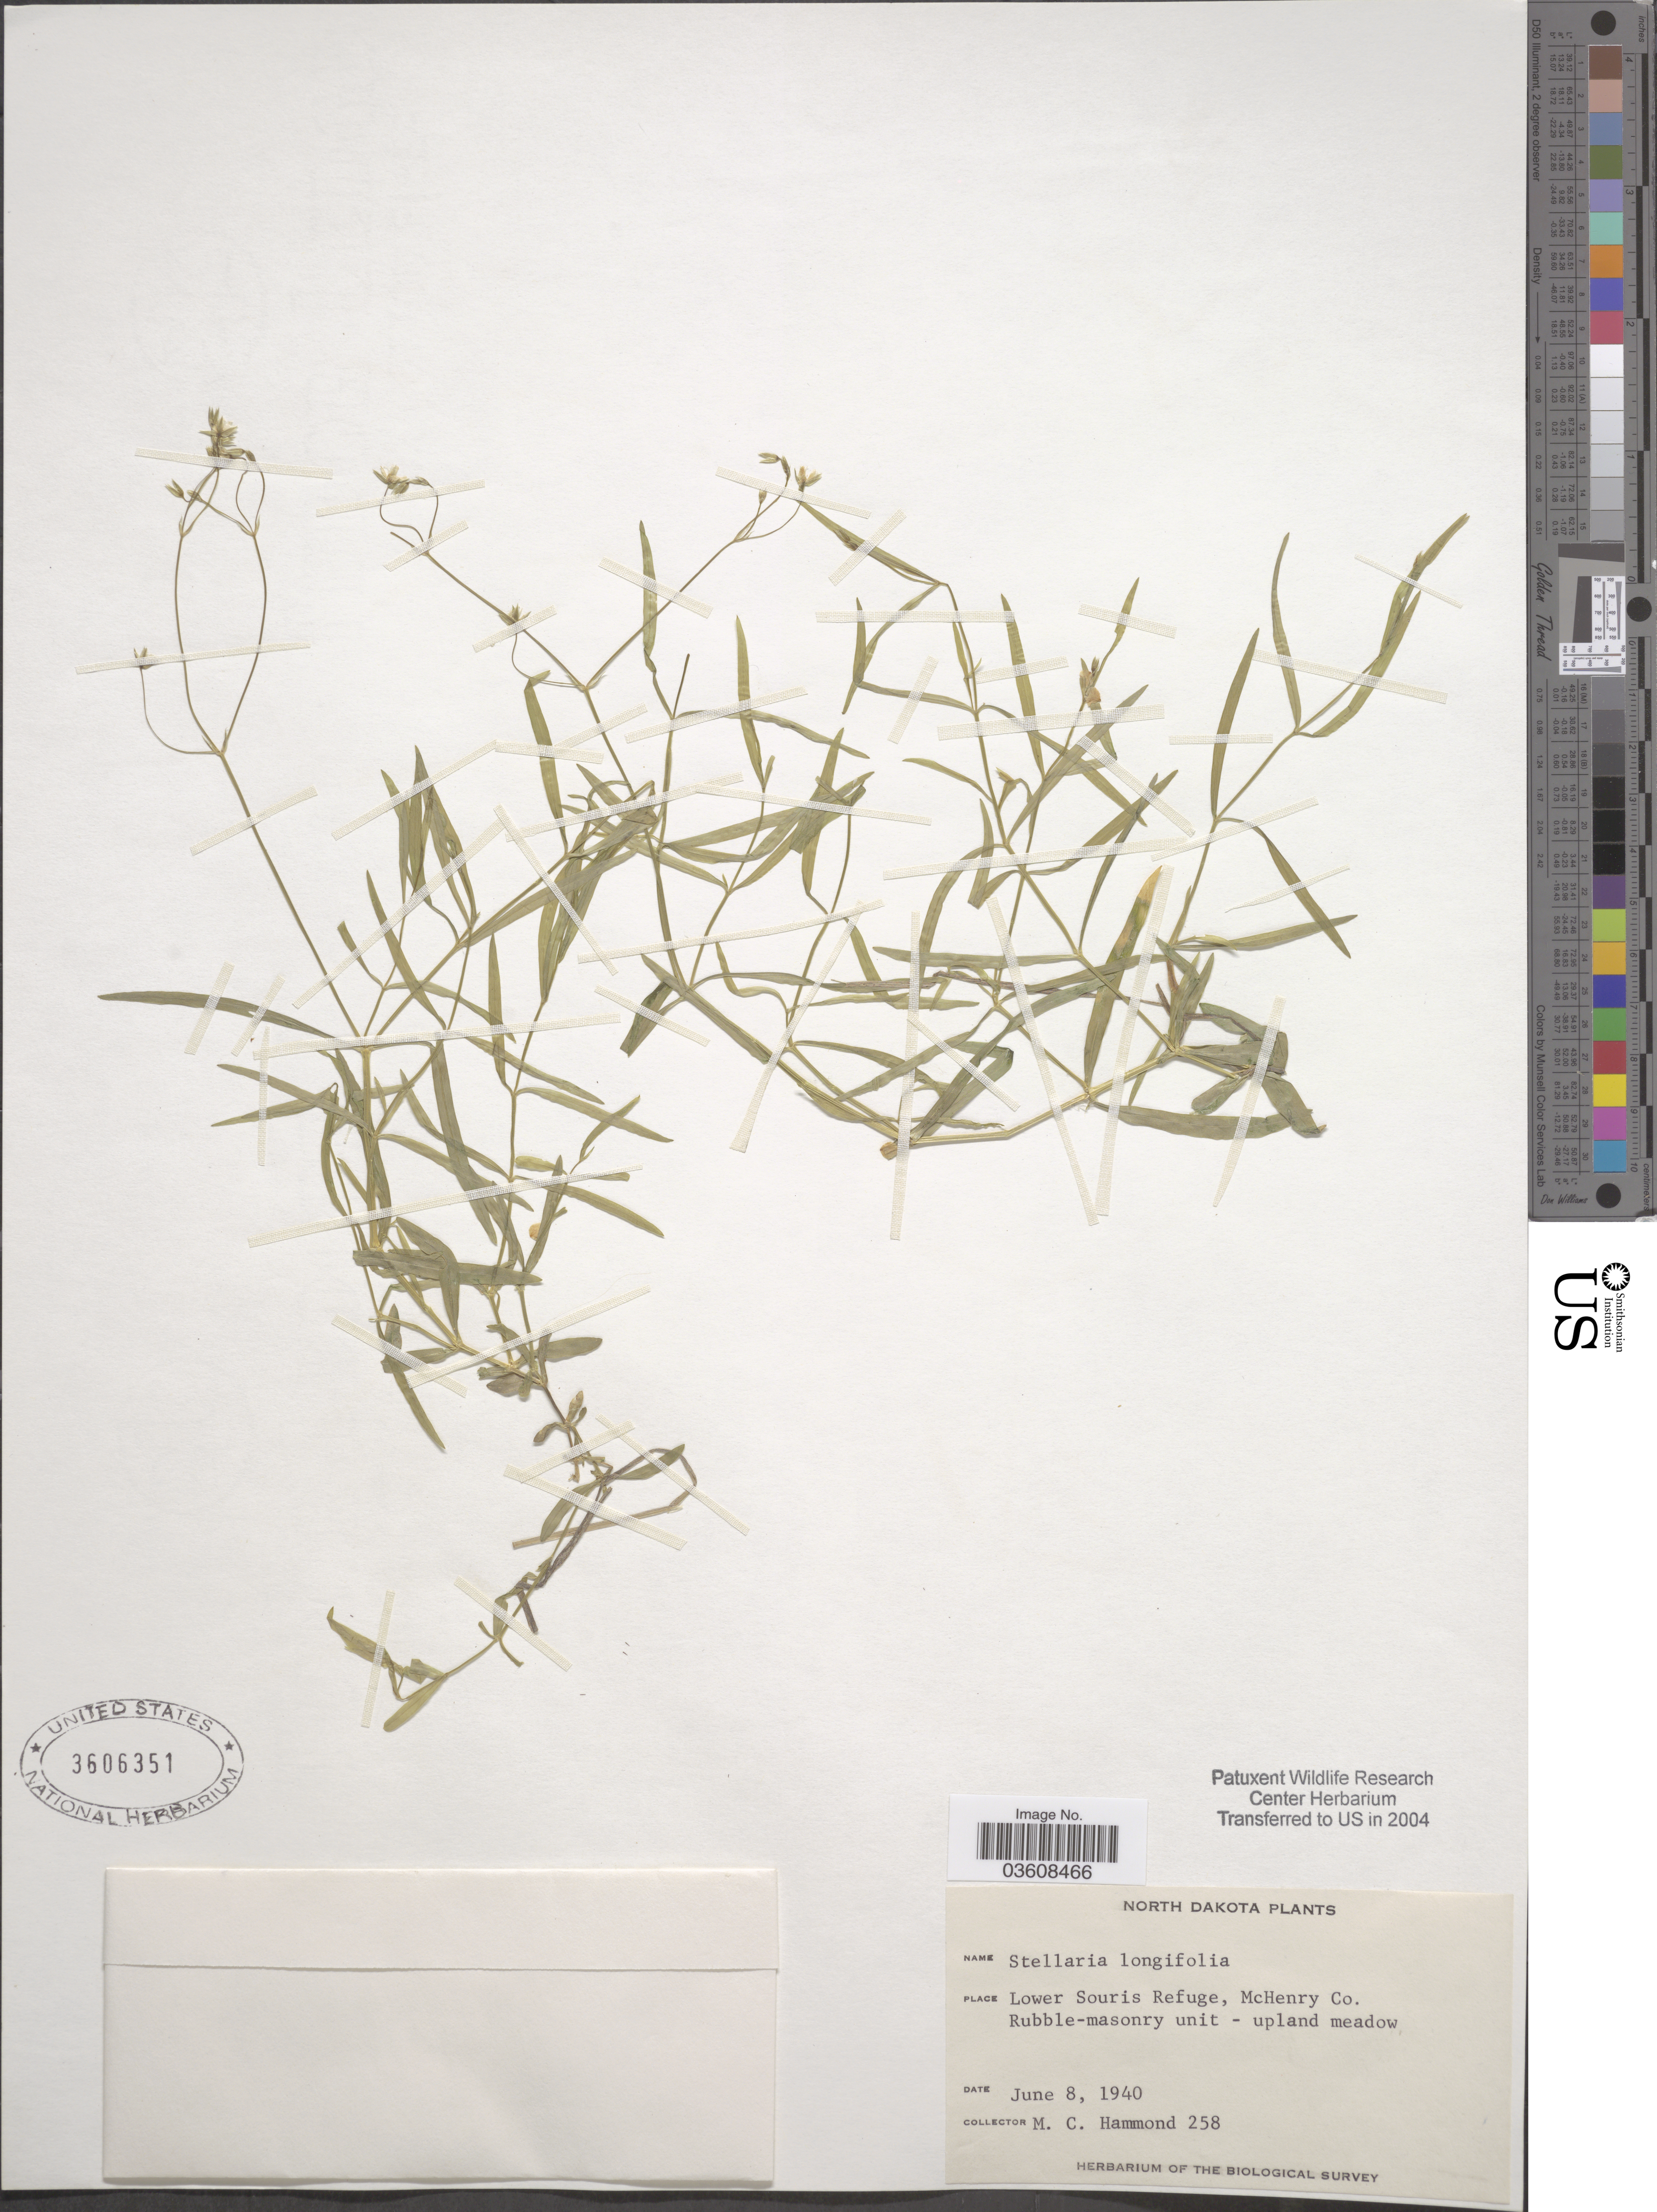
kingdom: Plantae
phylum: Tracheophyta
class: Magnoliopsida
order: Caryophyllales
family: Caryophyllaceae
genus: Stellaria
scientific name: Stellaria longifolia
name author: Muhl. ex Willd.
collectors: M. Hammond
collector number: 258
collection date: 1940-06-08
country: United States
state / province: North Dakota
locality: Lower Souris Refuge, McHenry Co.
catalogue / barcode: US 3606351